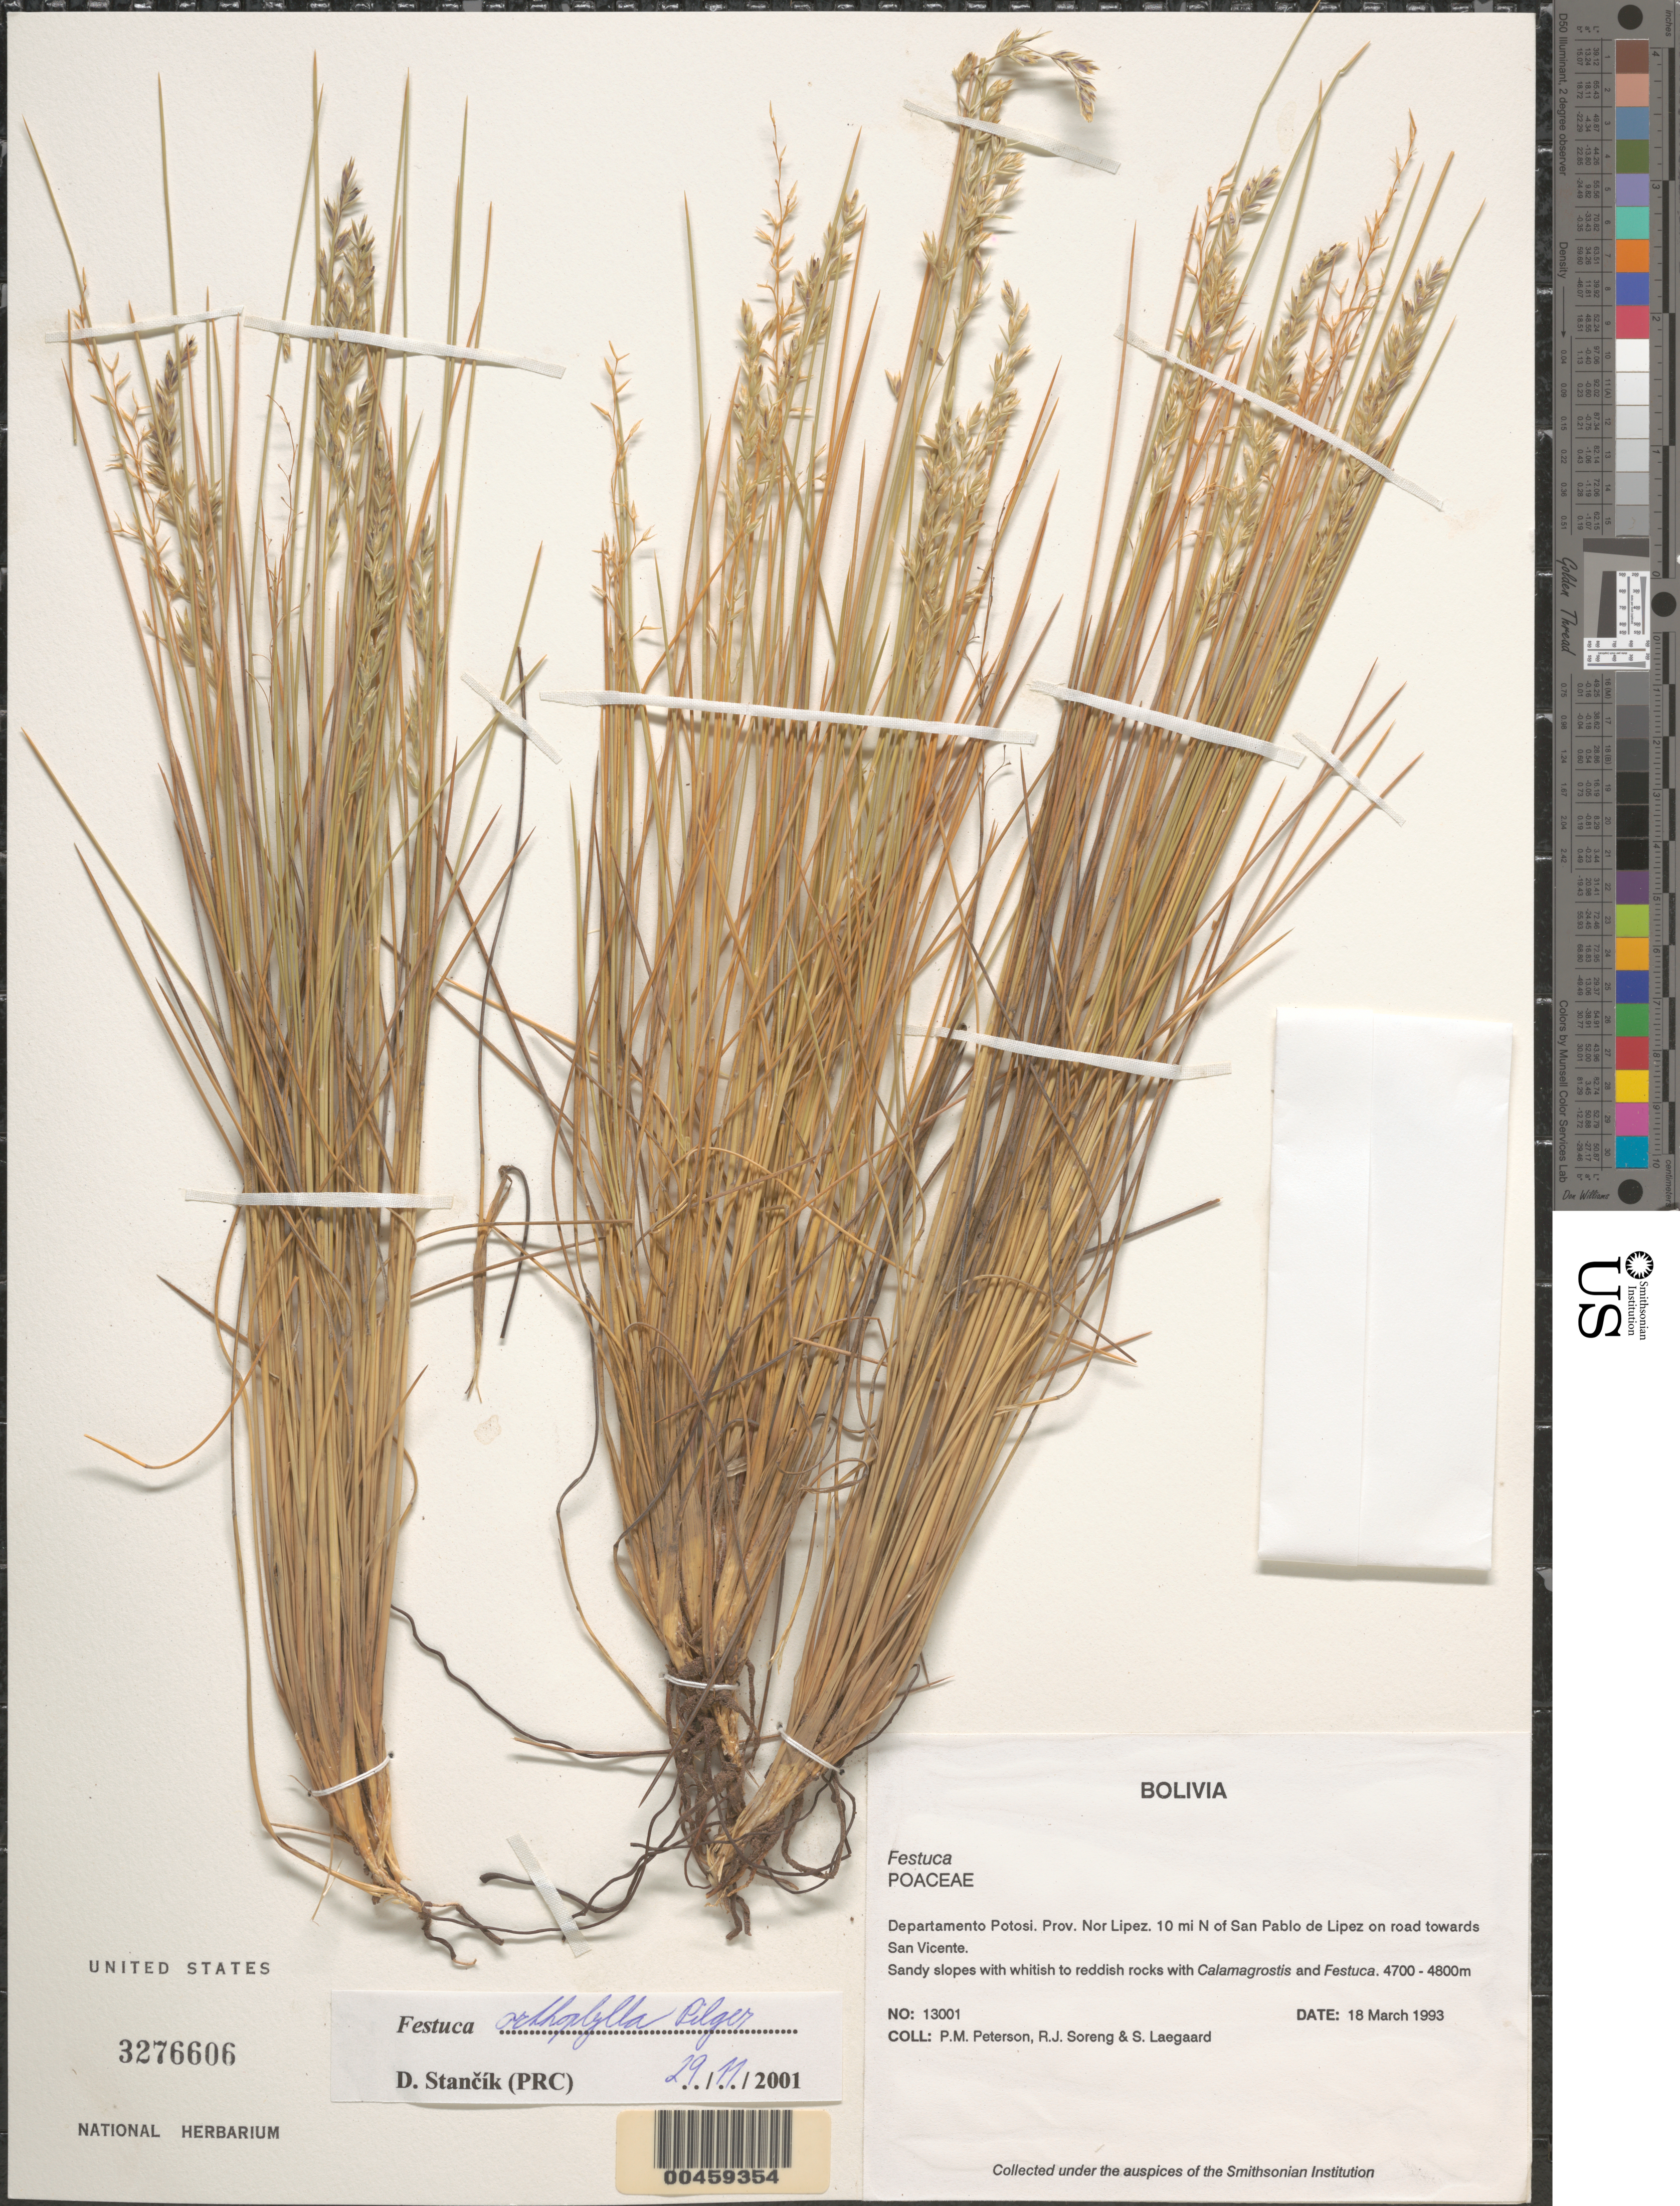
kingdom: Plantae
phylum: Tracheophyta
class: Liliopsida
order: Poales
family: Poaceae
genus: Festuca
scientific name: Festuca sp.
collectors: P. M. Peterson, R. J. Soreng & S. Lægaard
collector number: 13001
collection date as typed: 18 Mar 1993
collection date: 1993-03-18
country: Bolivia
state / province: Potosí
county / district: Nor Lípez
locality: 10 mi N of San Pablo de Lipez on road towards San Vicente.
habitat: Sandy slopes with whitish to reddish rocks with Calamagrostis and Festuca.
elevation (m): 4700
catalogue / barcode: US 3276606